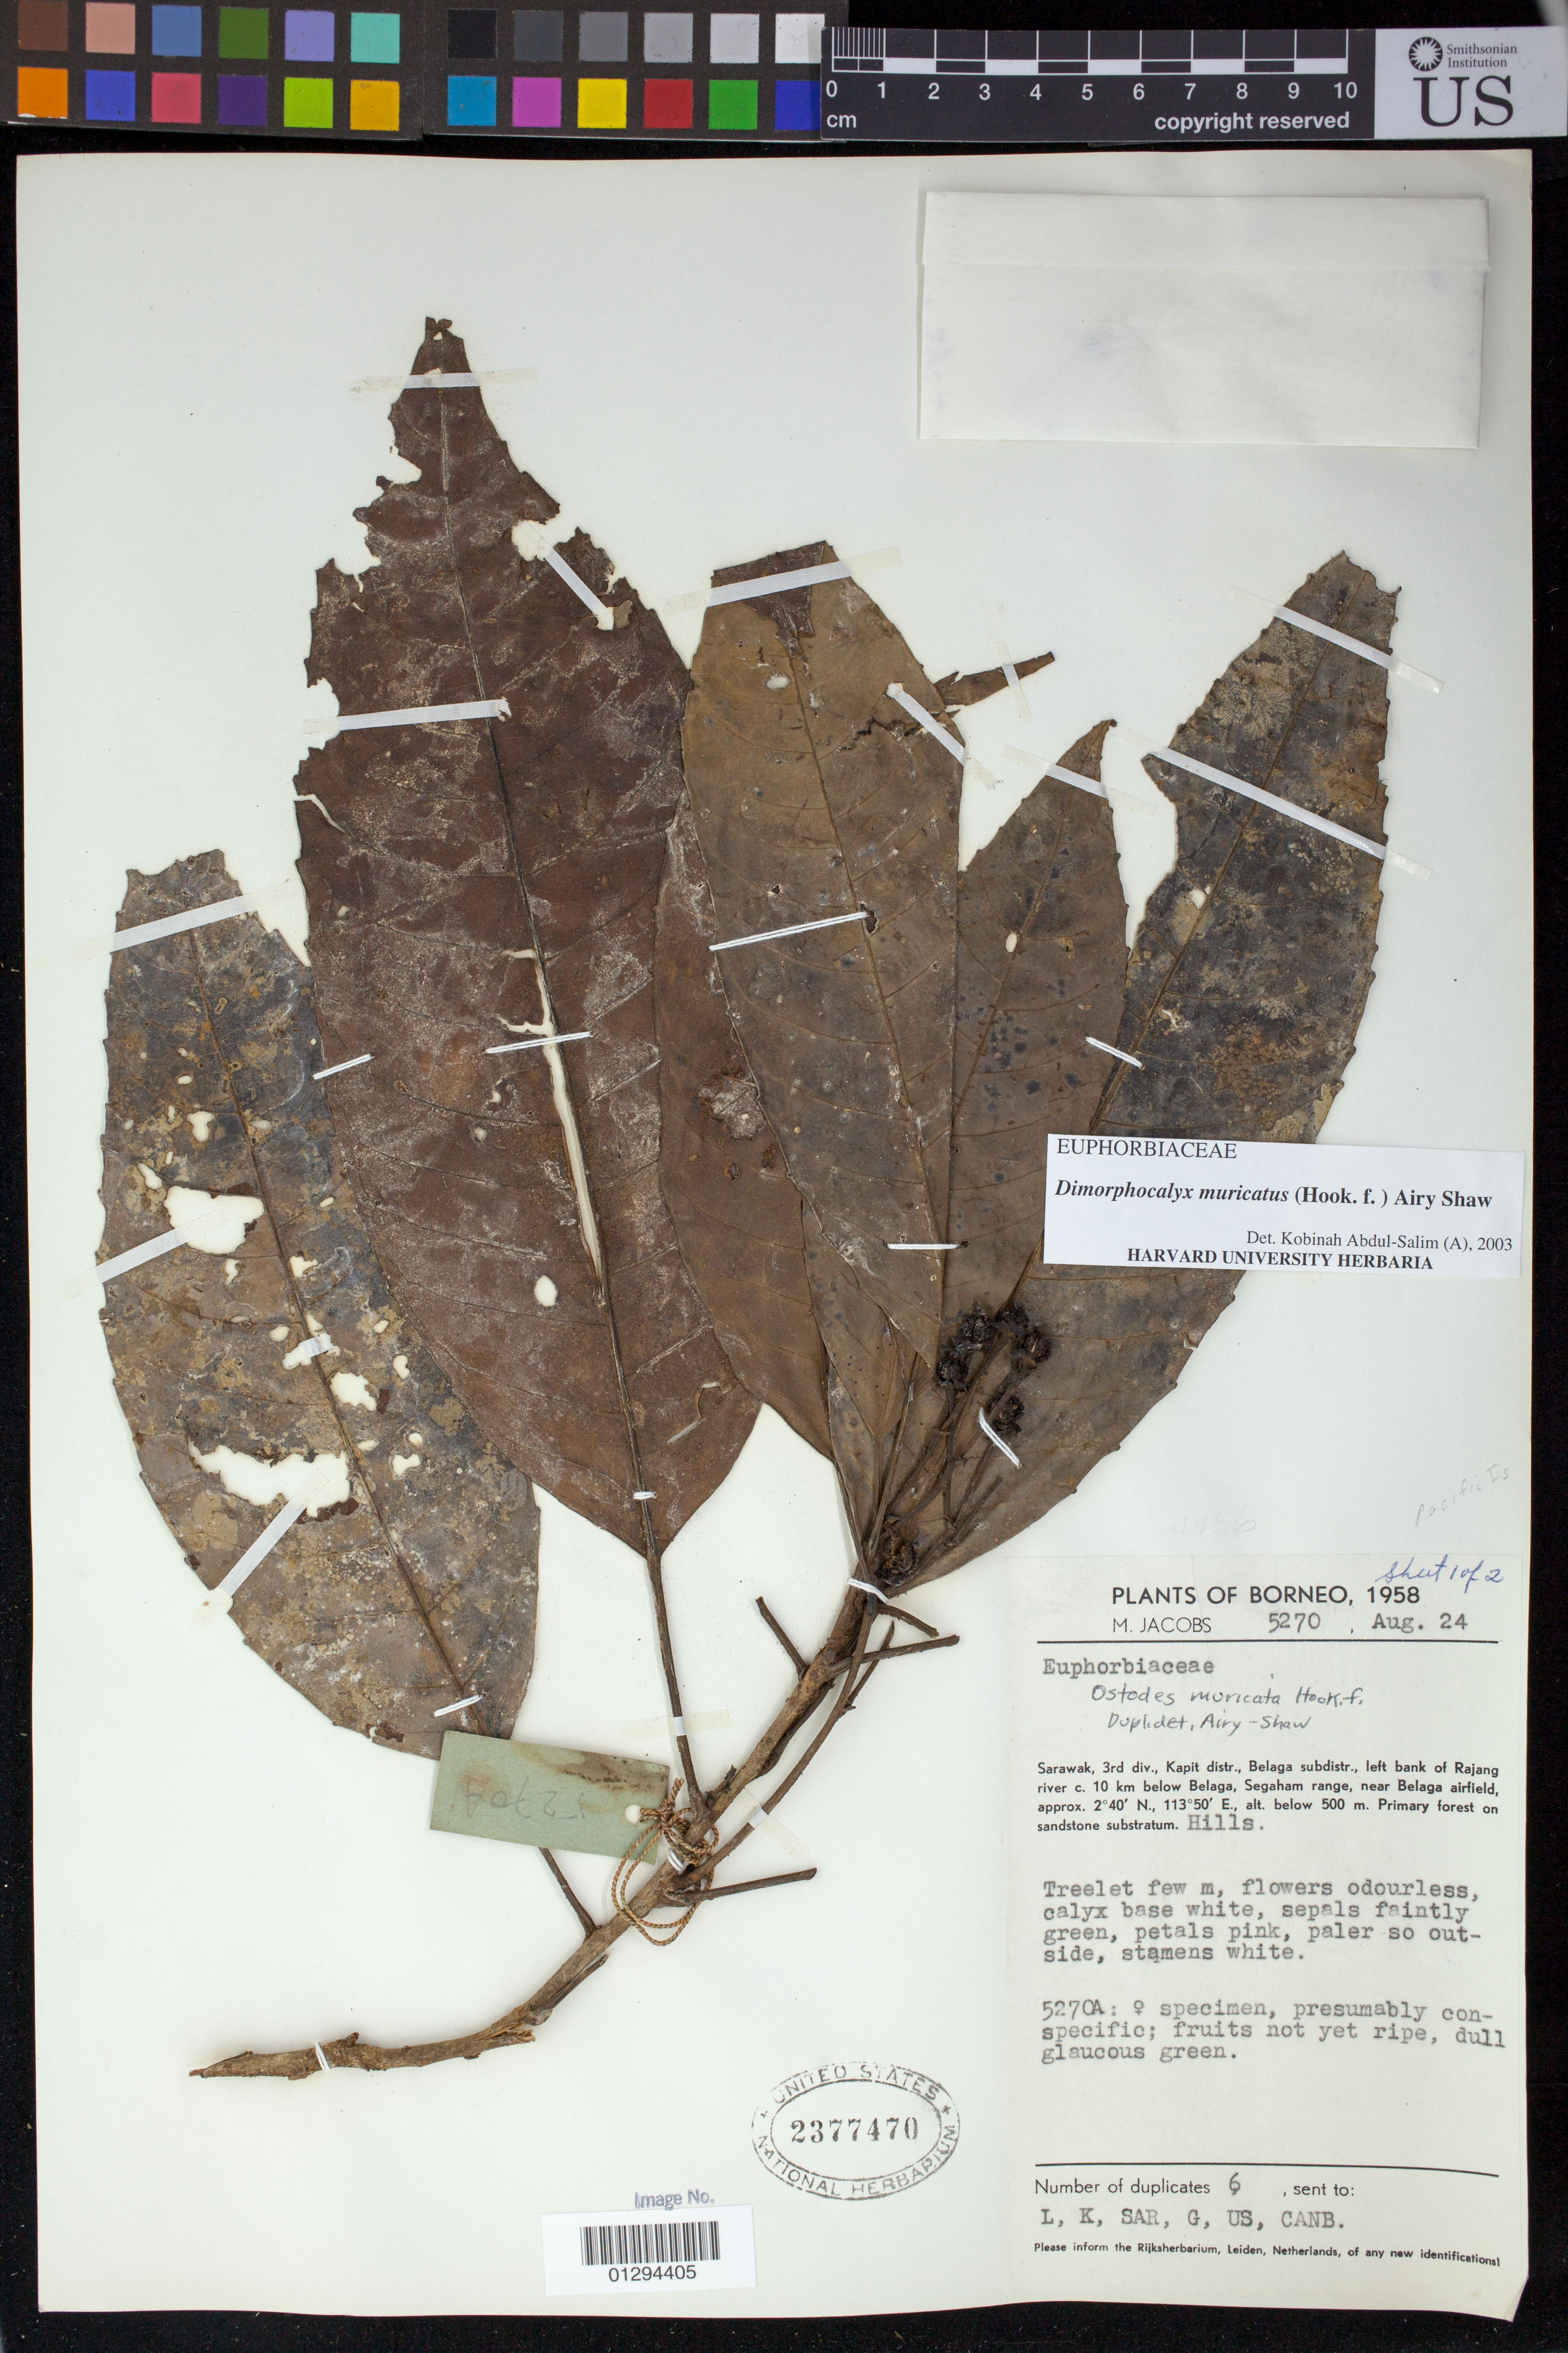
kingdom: Plantae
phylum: Tracheophyta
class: Magnoliopsida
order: Malpighiales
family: Euphorbiaceae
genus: Dimorphocalyx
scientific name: Dimorphocalyx muricatus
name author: (Hook. f.) Airy Shaw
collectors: M. Jacobs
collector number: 5270A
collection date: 1958-08-24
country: Malaysia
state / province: Sarawak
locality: Borneo, 3rd div., Kapit dist., Belaga subdistr., left bank of Rajang river c. 10 km below Belaga, Segaham range, near Belaga airfield.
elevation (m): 500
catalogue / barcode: US 2377470